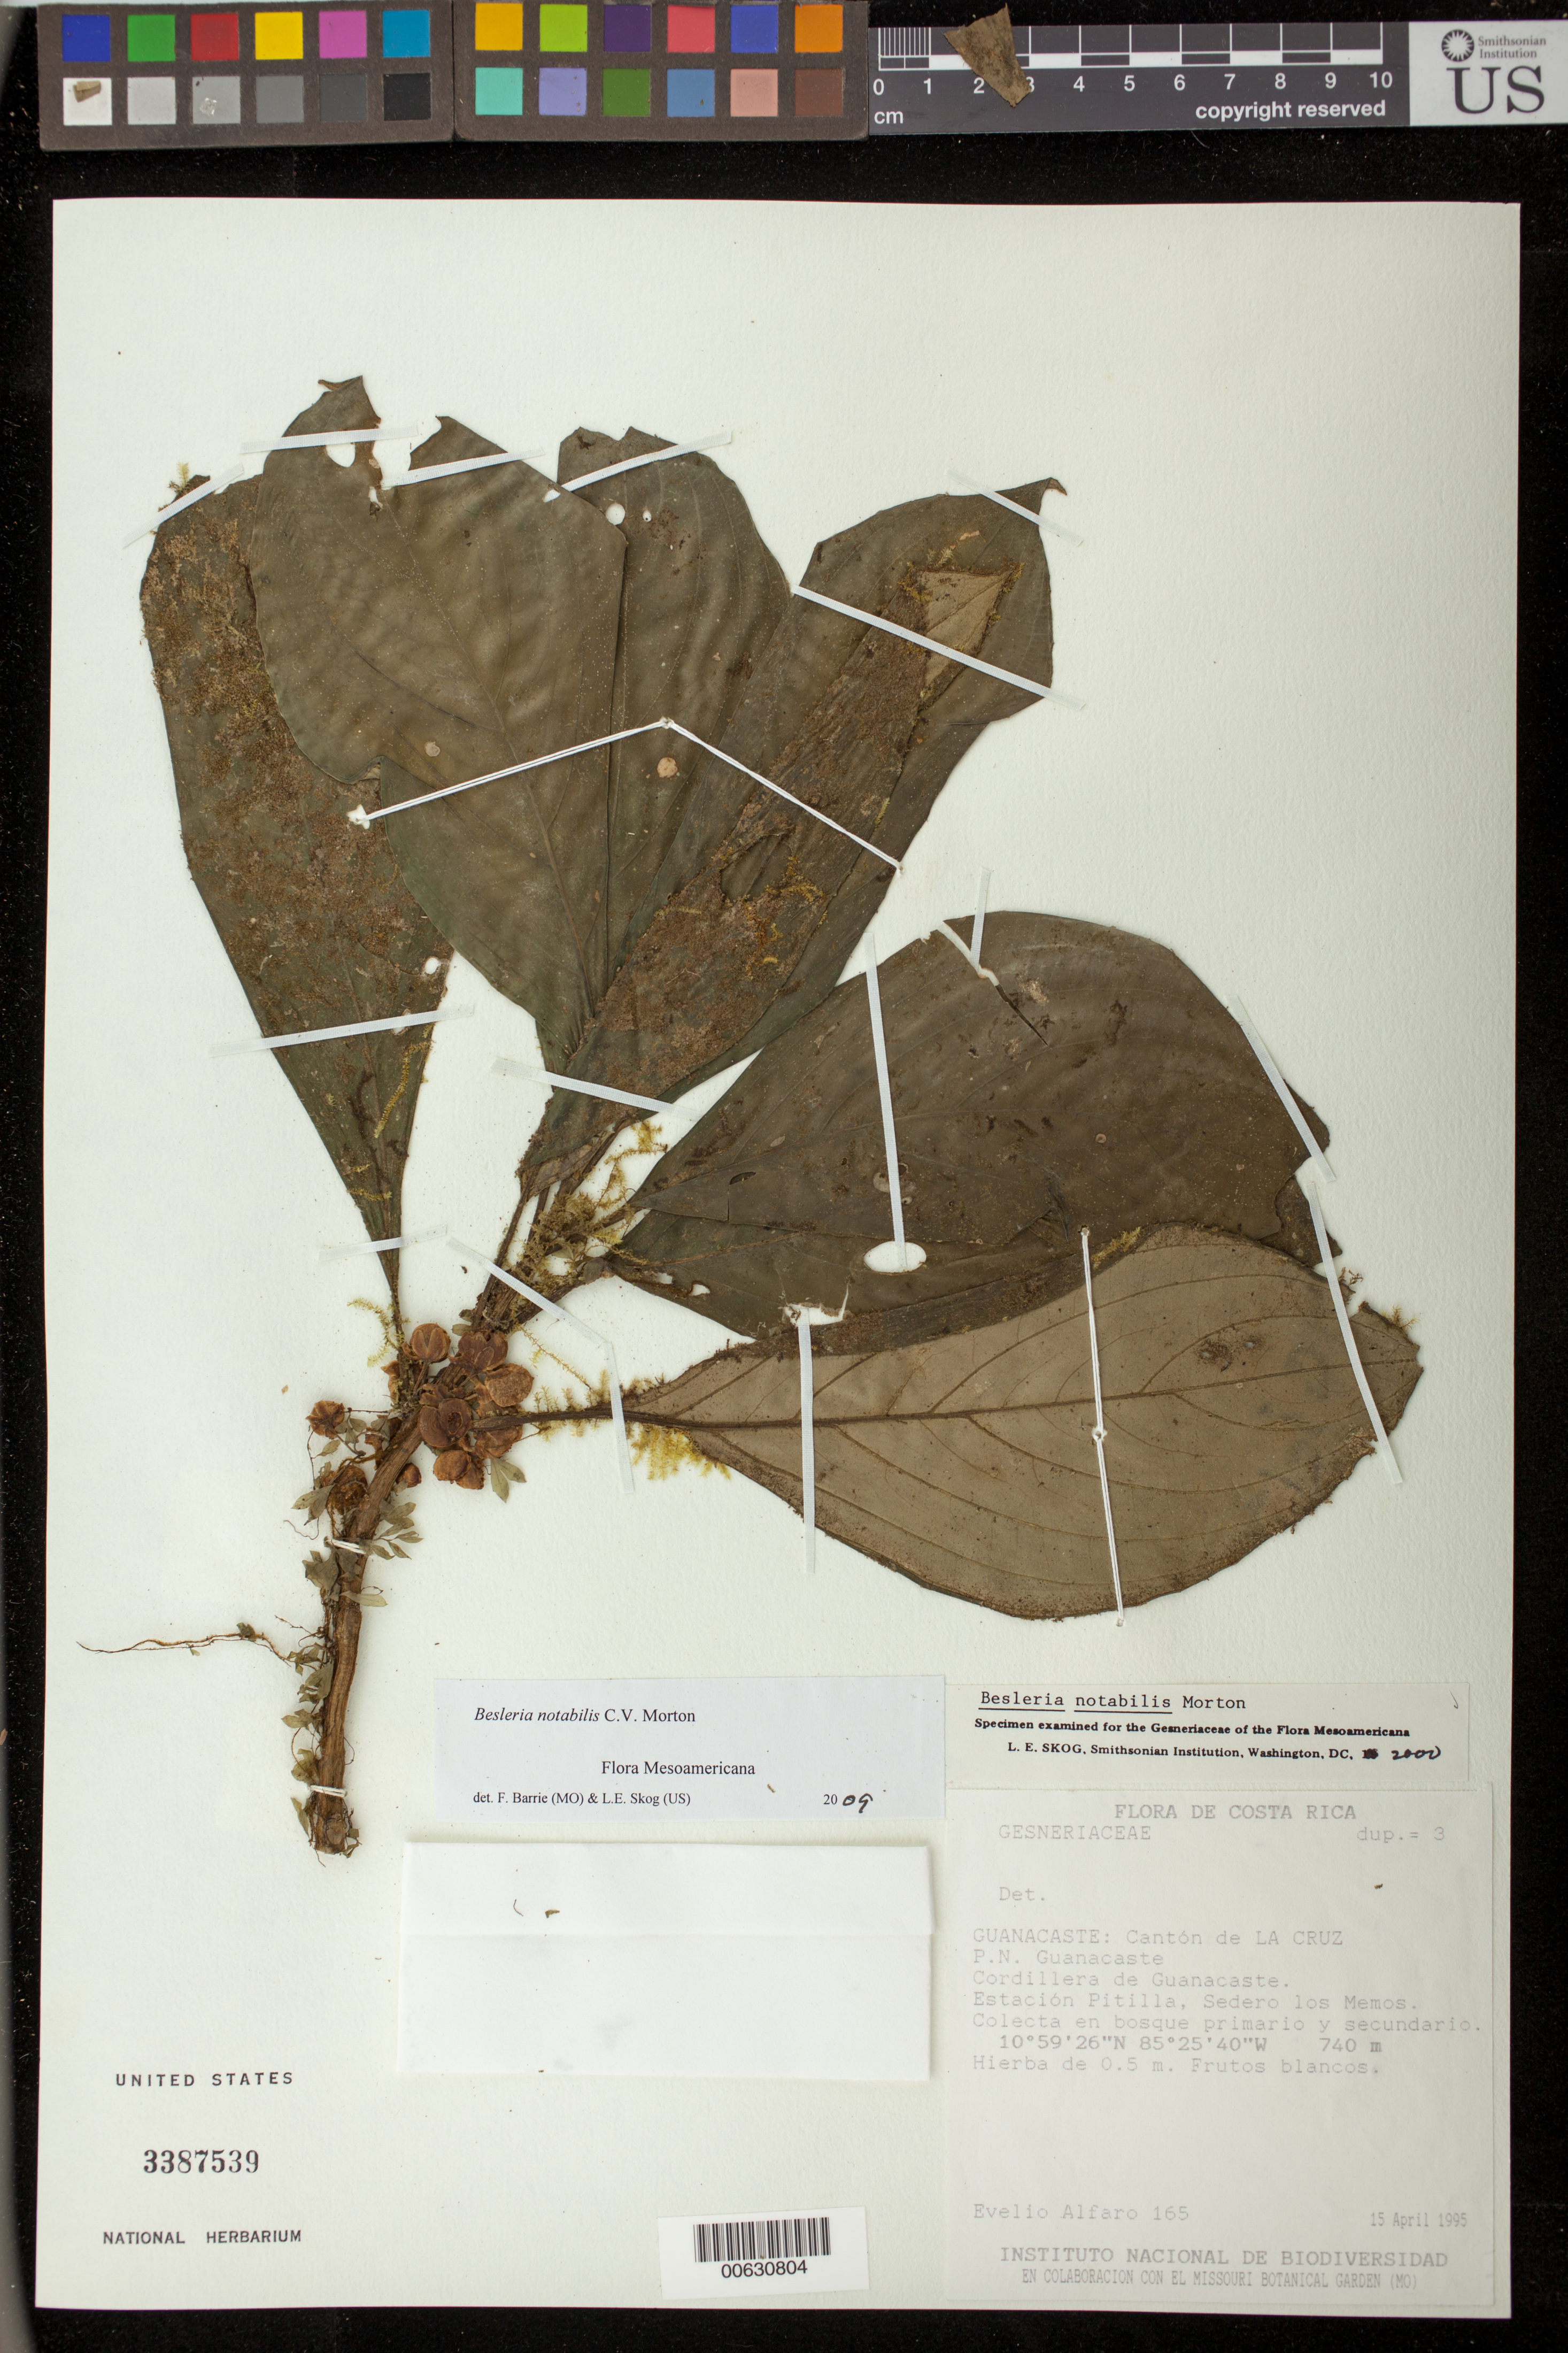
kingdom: Plantae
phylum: Tracheophyta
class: Magnoliopsida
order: Lamiales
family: Gesneriaceae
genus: Besleria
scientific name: Besleria notabilis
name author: C.V. Morton in Standl.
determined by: Skog, Laurence E.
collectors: E. Alfaro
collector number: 165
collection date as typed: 15 Apr 1995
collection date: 1995-04-15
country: Costa Rica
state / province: Guanacaste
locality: Cantó de La Cruz, P.N. Guanacaste, Cordillera de Guanacaste, Estación Pitilla, Sedero los Memos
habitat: Colecta en bosque primario y secundario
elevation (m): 740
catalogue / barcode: US 3387539